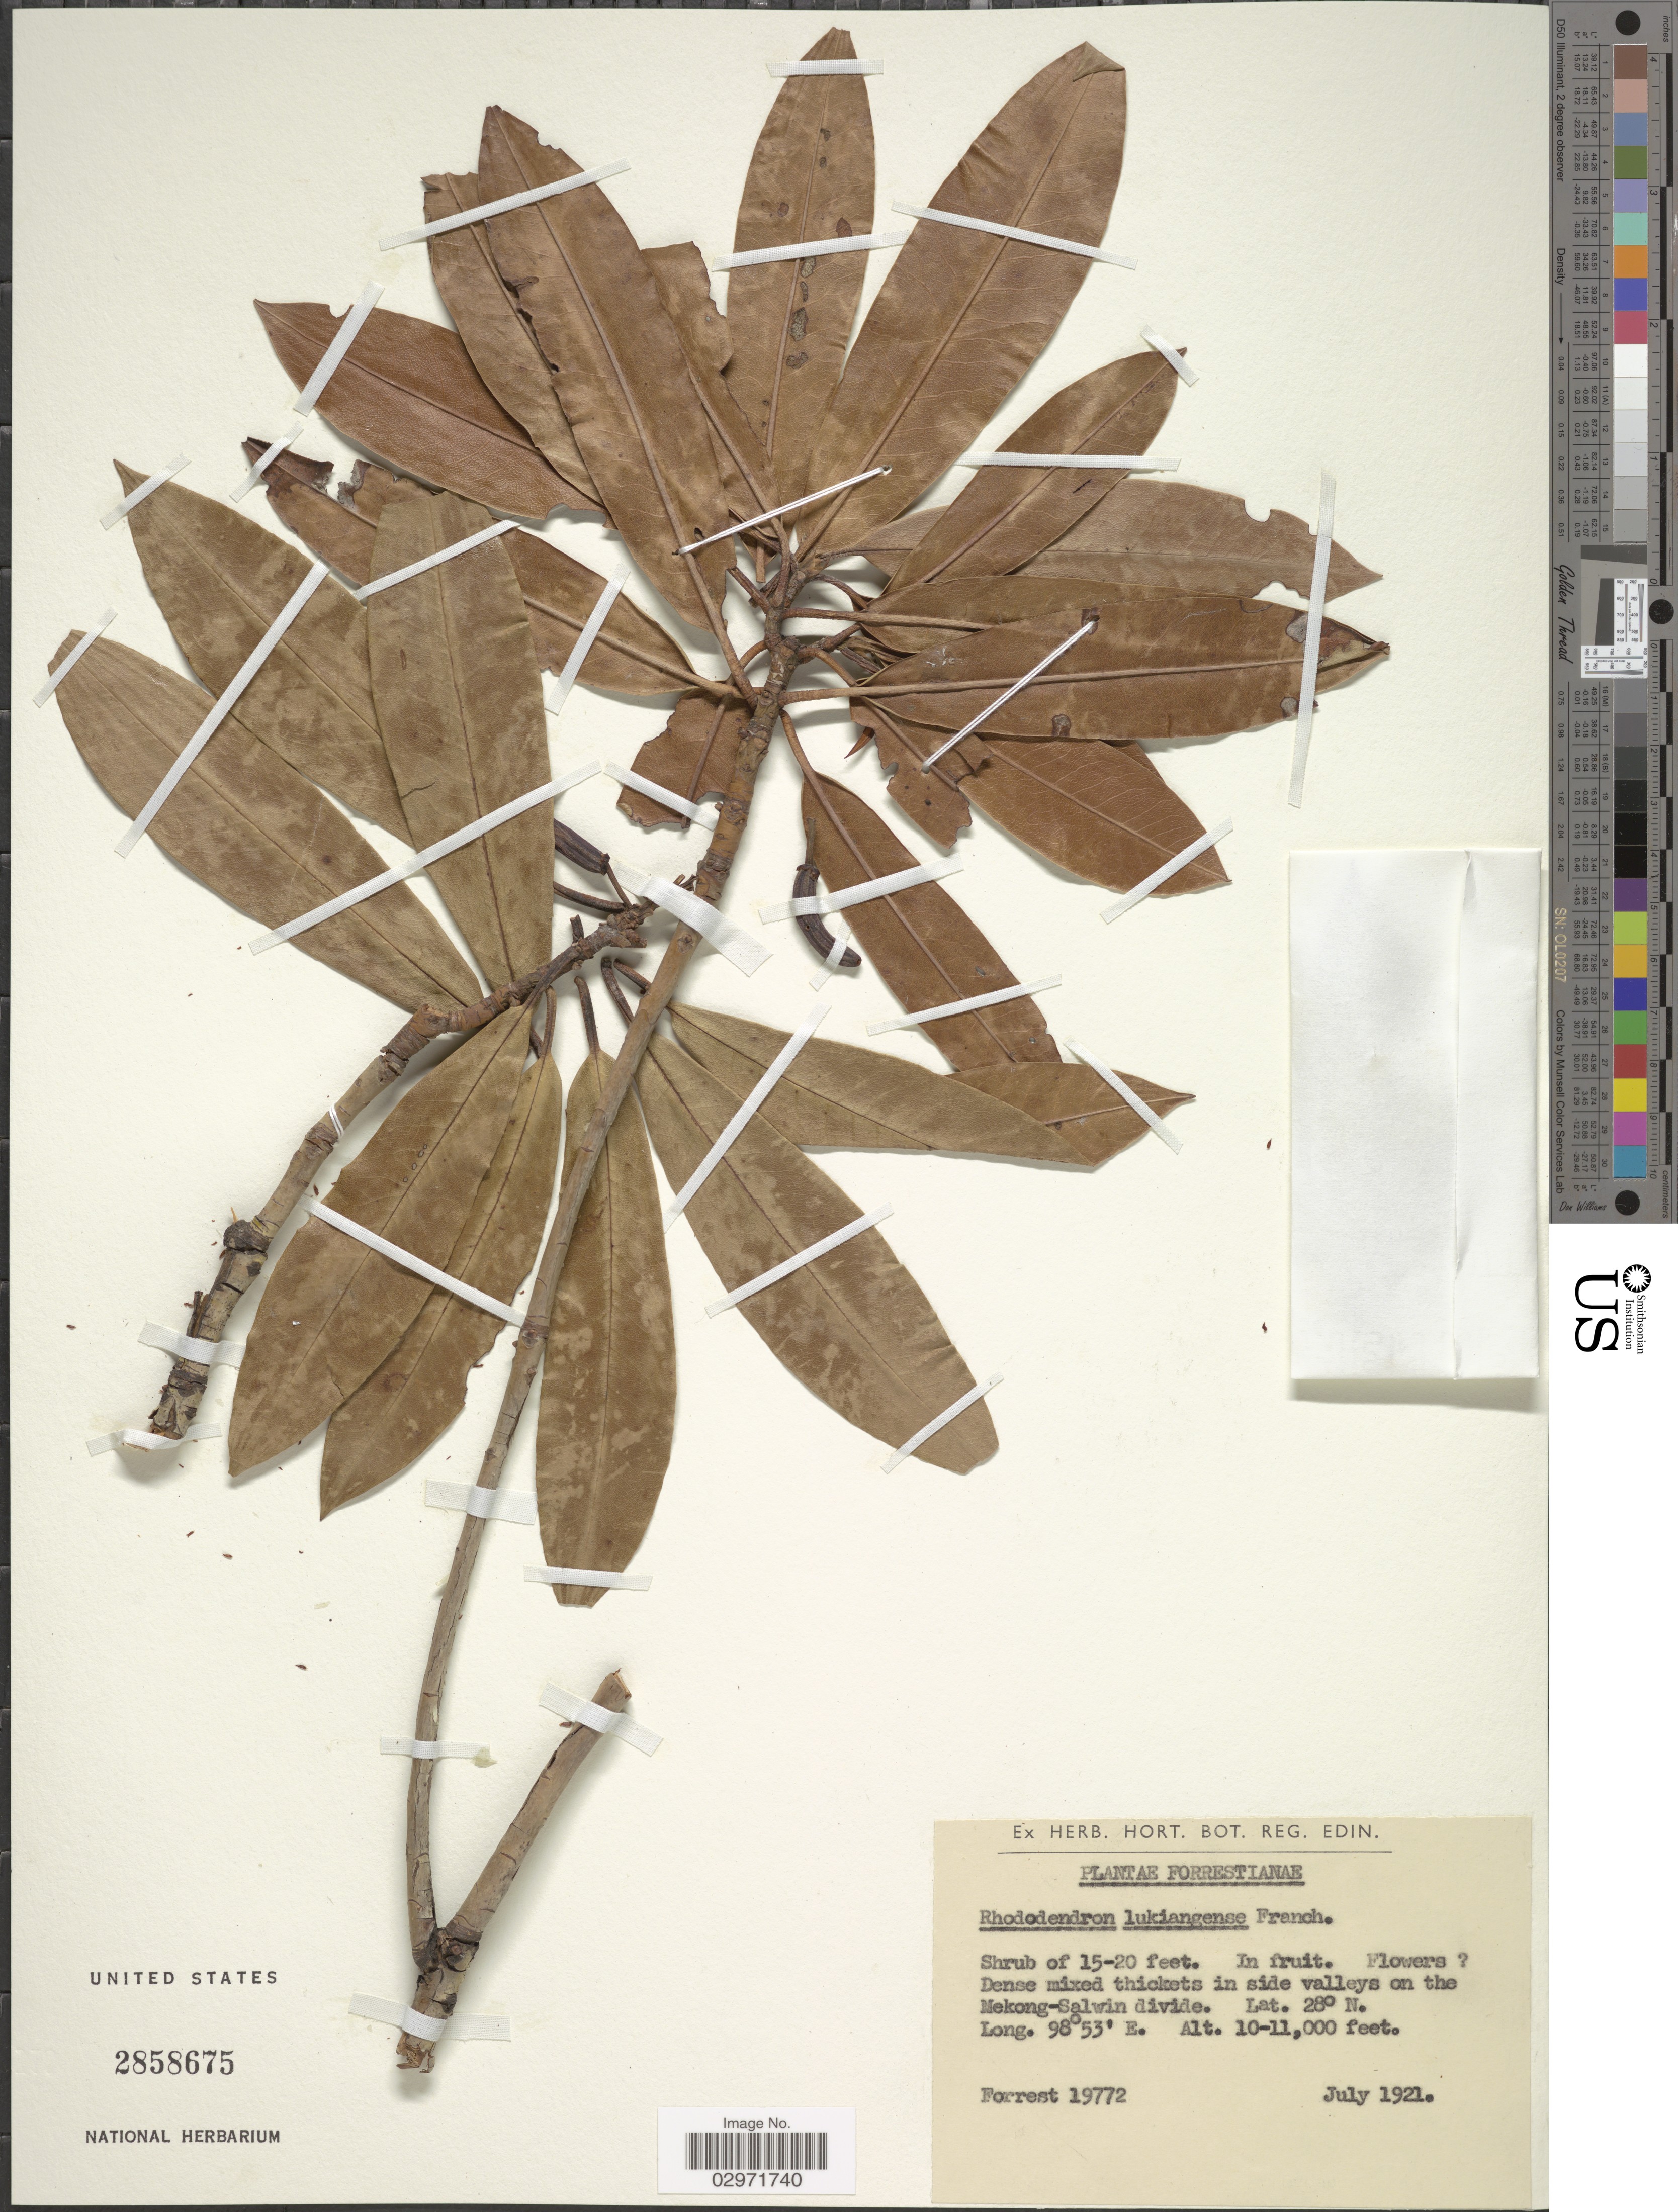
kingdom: Plantae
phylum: Tracheophyta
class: Magnoliopsida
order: Ericales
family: Ericaceae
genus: Rhododendron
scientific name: Rhododendron lukiangense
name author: Franch.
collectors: -. Forrest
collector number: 19772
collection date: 1921-07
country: China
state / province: Yunnan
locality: In side valleys on the Mekong-Salwin divide.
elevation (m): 3048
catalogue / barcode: US 2858675